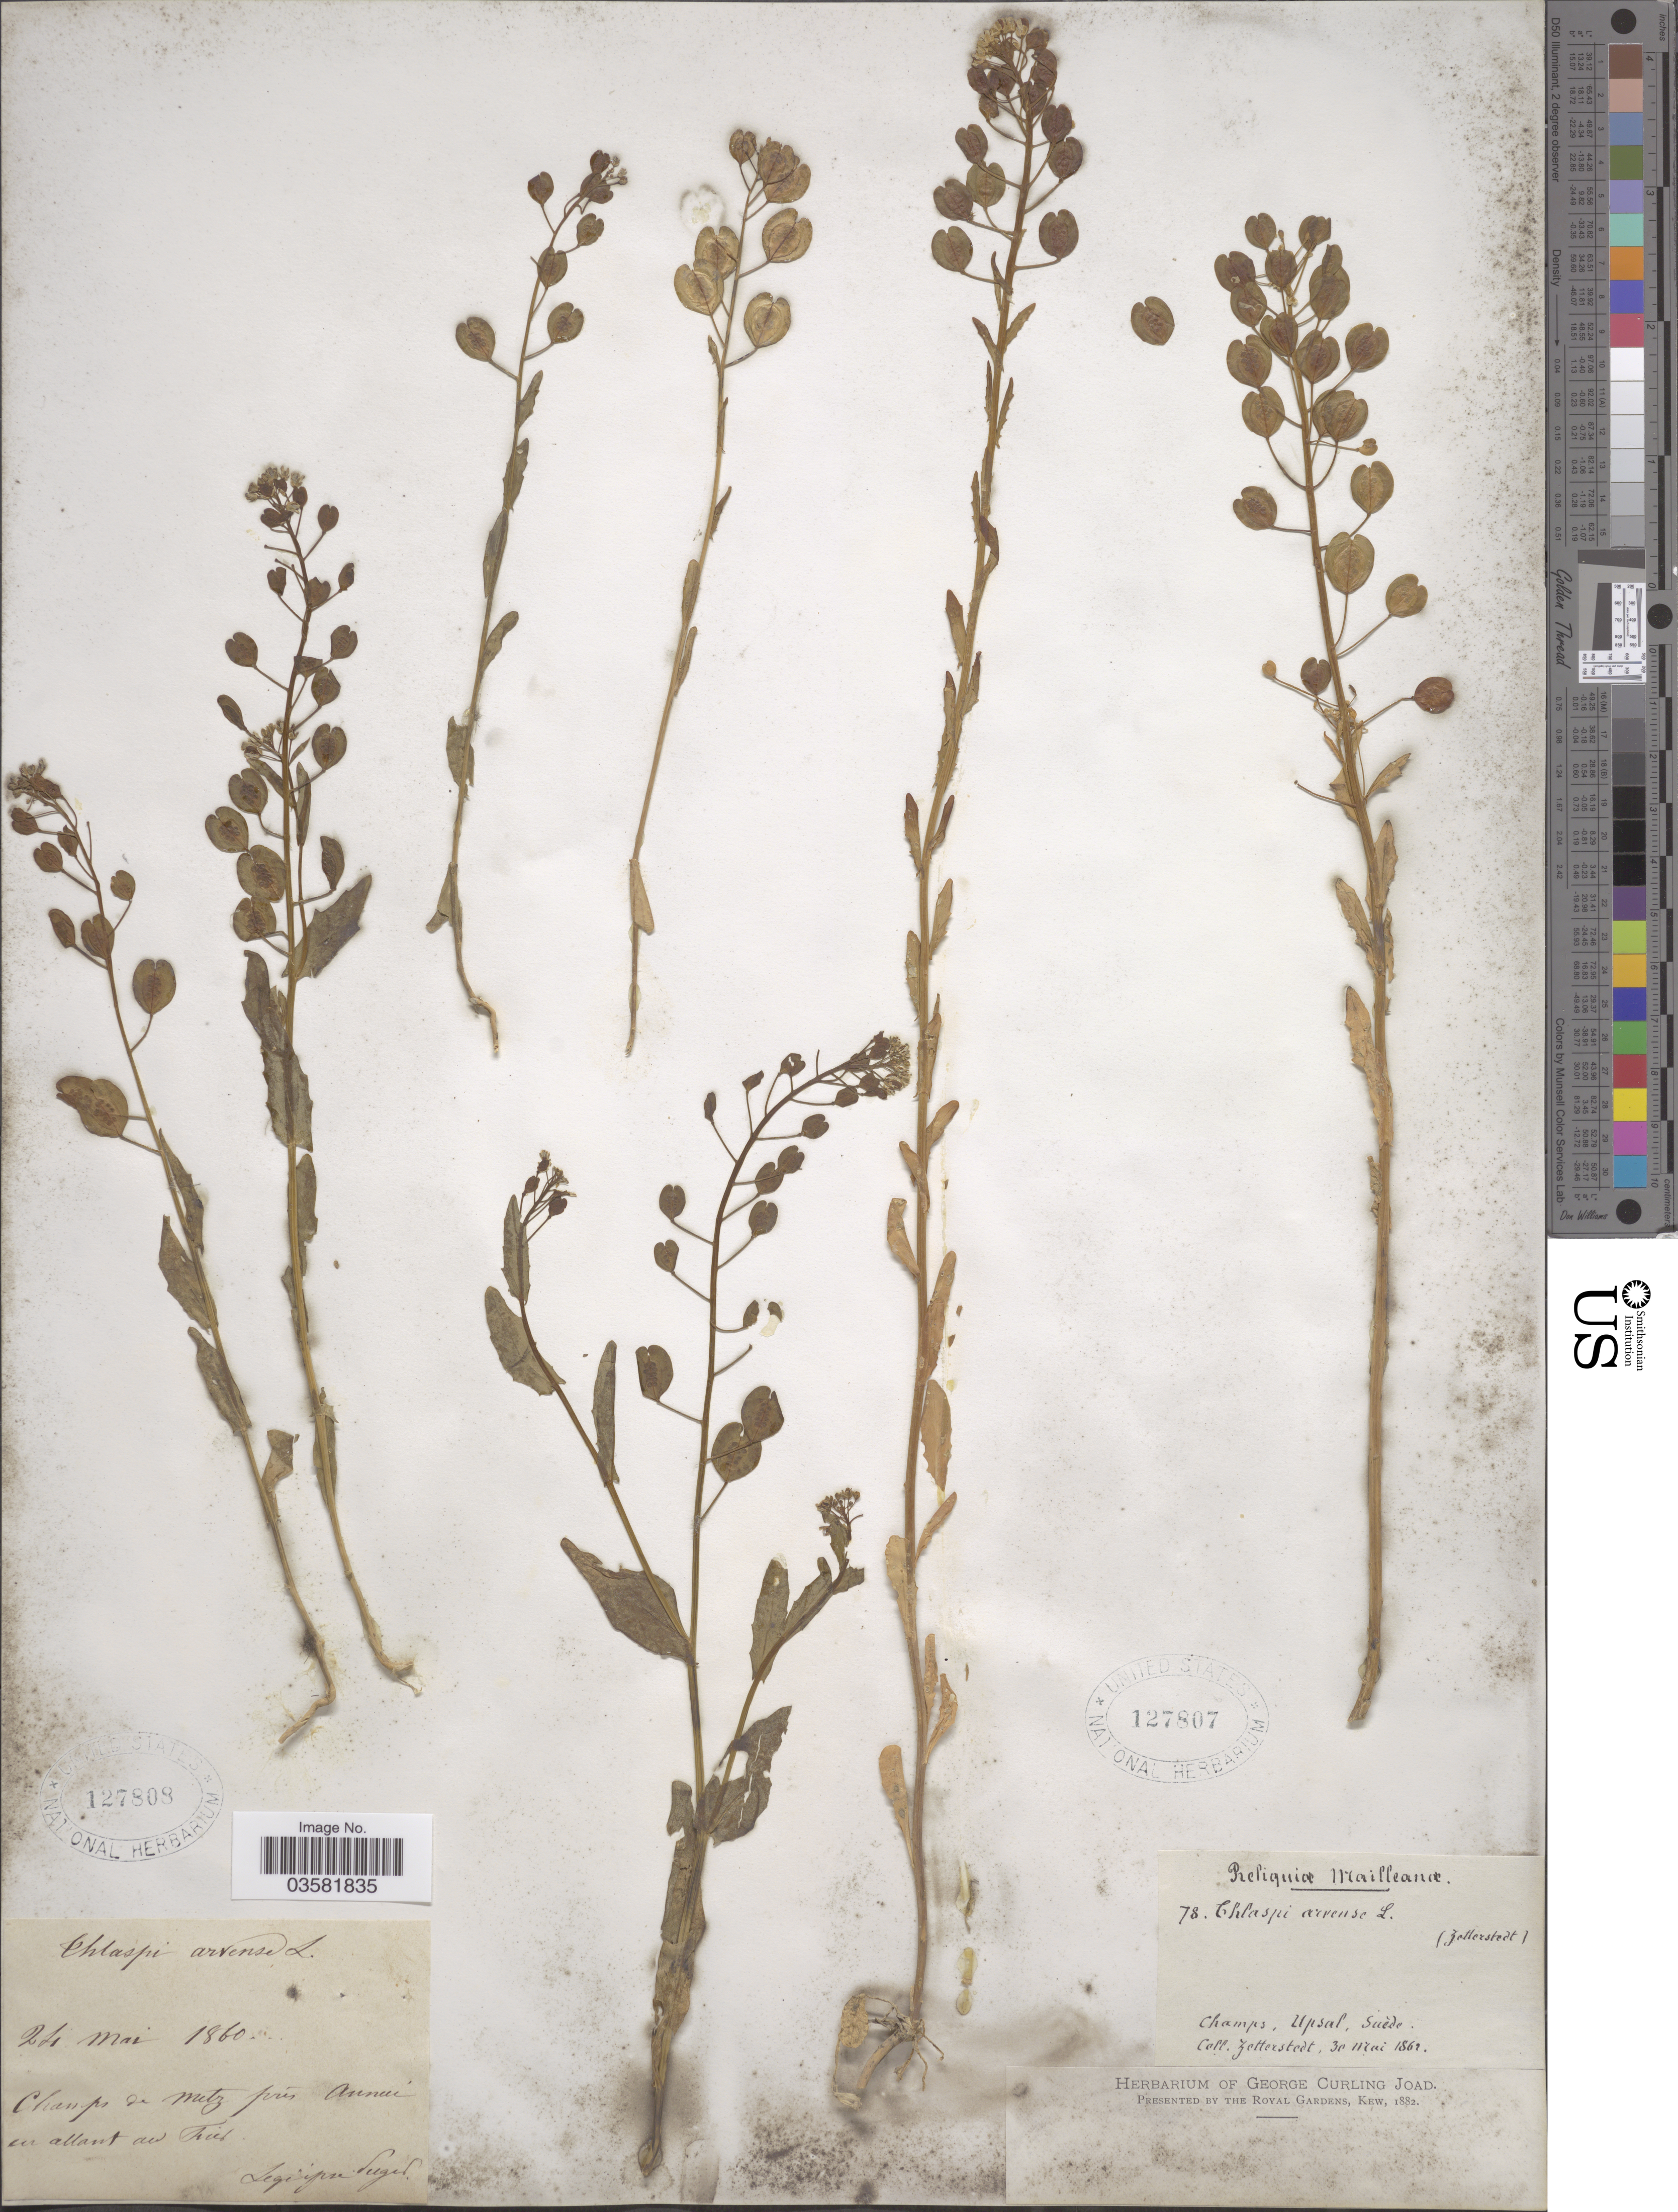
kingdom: Plantae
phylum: Tracheophyta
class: Magnoliopsida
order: Brassicales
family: Brassicaceae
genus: Thlaspi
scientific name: Thlaspi arvense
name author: L.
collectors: Zetterstedt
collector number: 78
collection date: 1862-05-30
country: Sweden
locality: Champs, Upsalm Suède.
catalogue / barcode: US 127807-2